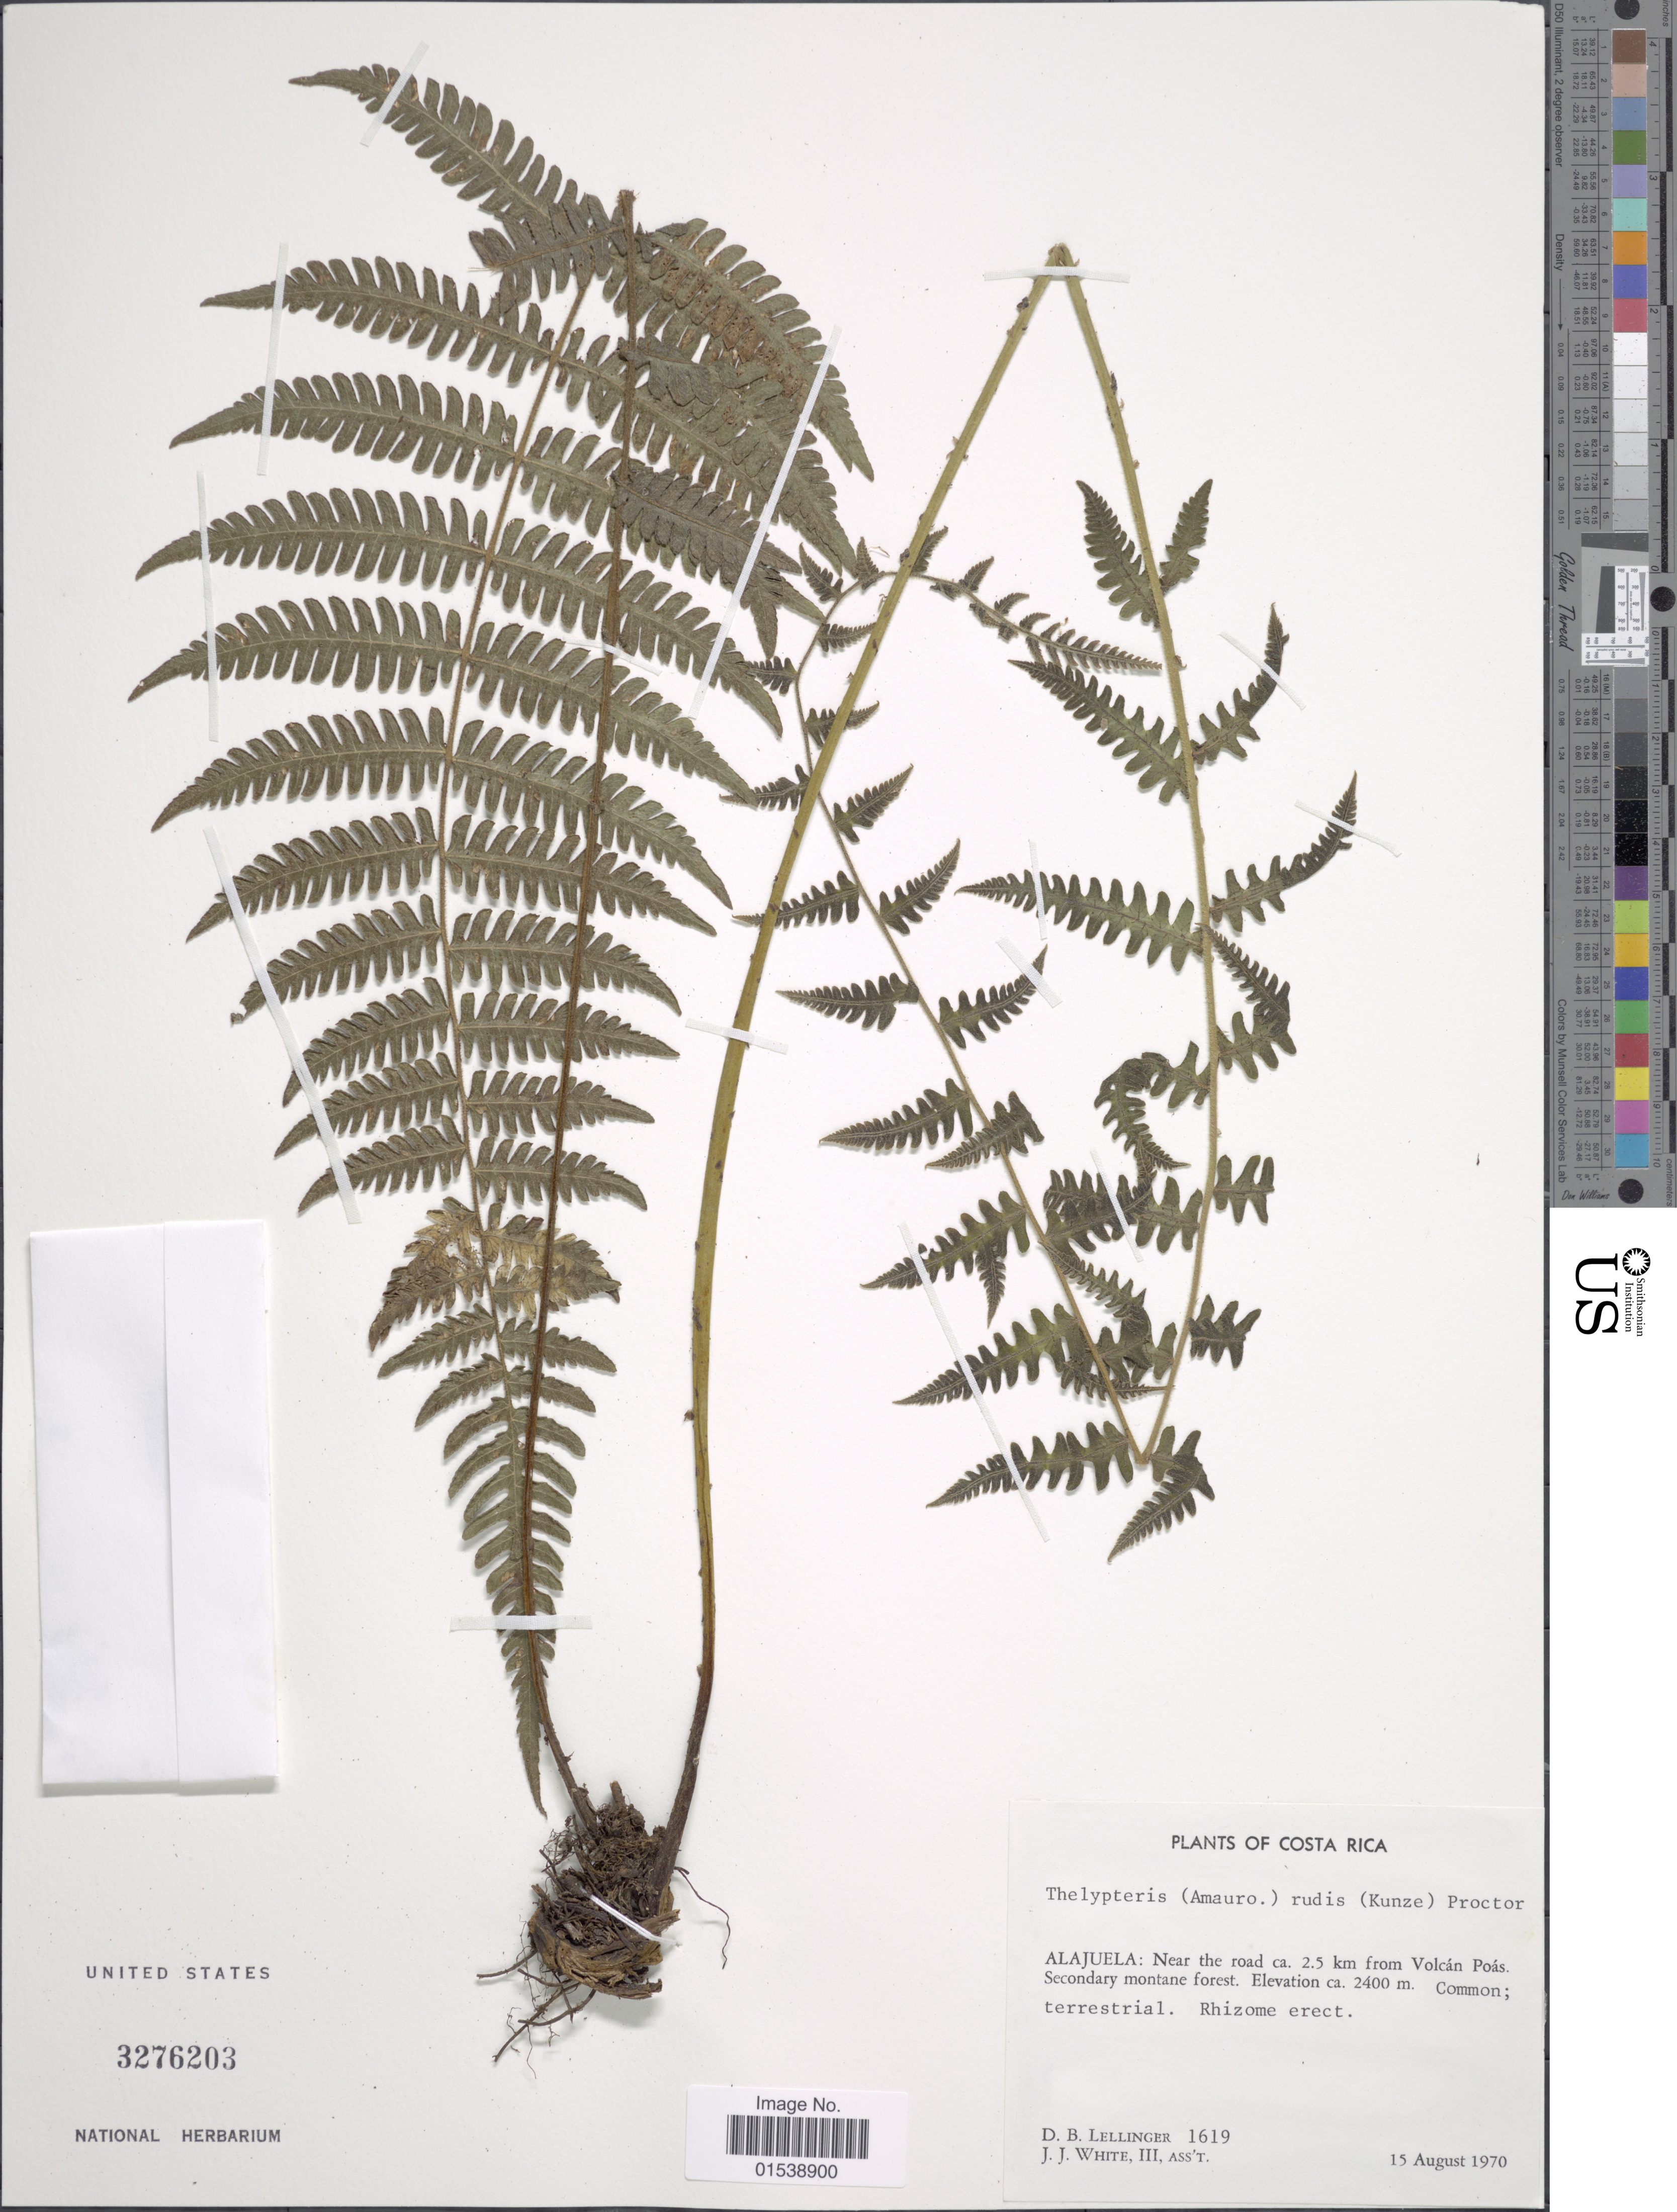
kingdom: Plantae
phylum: Tracheophyta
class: Polypodiopsida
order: Polypodiales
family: Thelypteridaceae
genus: Amauropelta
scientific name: Amauropelta rudis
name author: (Kunze) Pic. Serm.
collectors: D. B. Lellinger & J. J. White III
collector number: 1619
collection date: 1970-08-15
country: Costa Rica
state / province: Alajuela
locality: Alajuela: Near the road ca. 2.5 km from Volcan Poas, secondary montane forest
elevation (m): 2400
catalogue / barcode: US 3276203